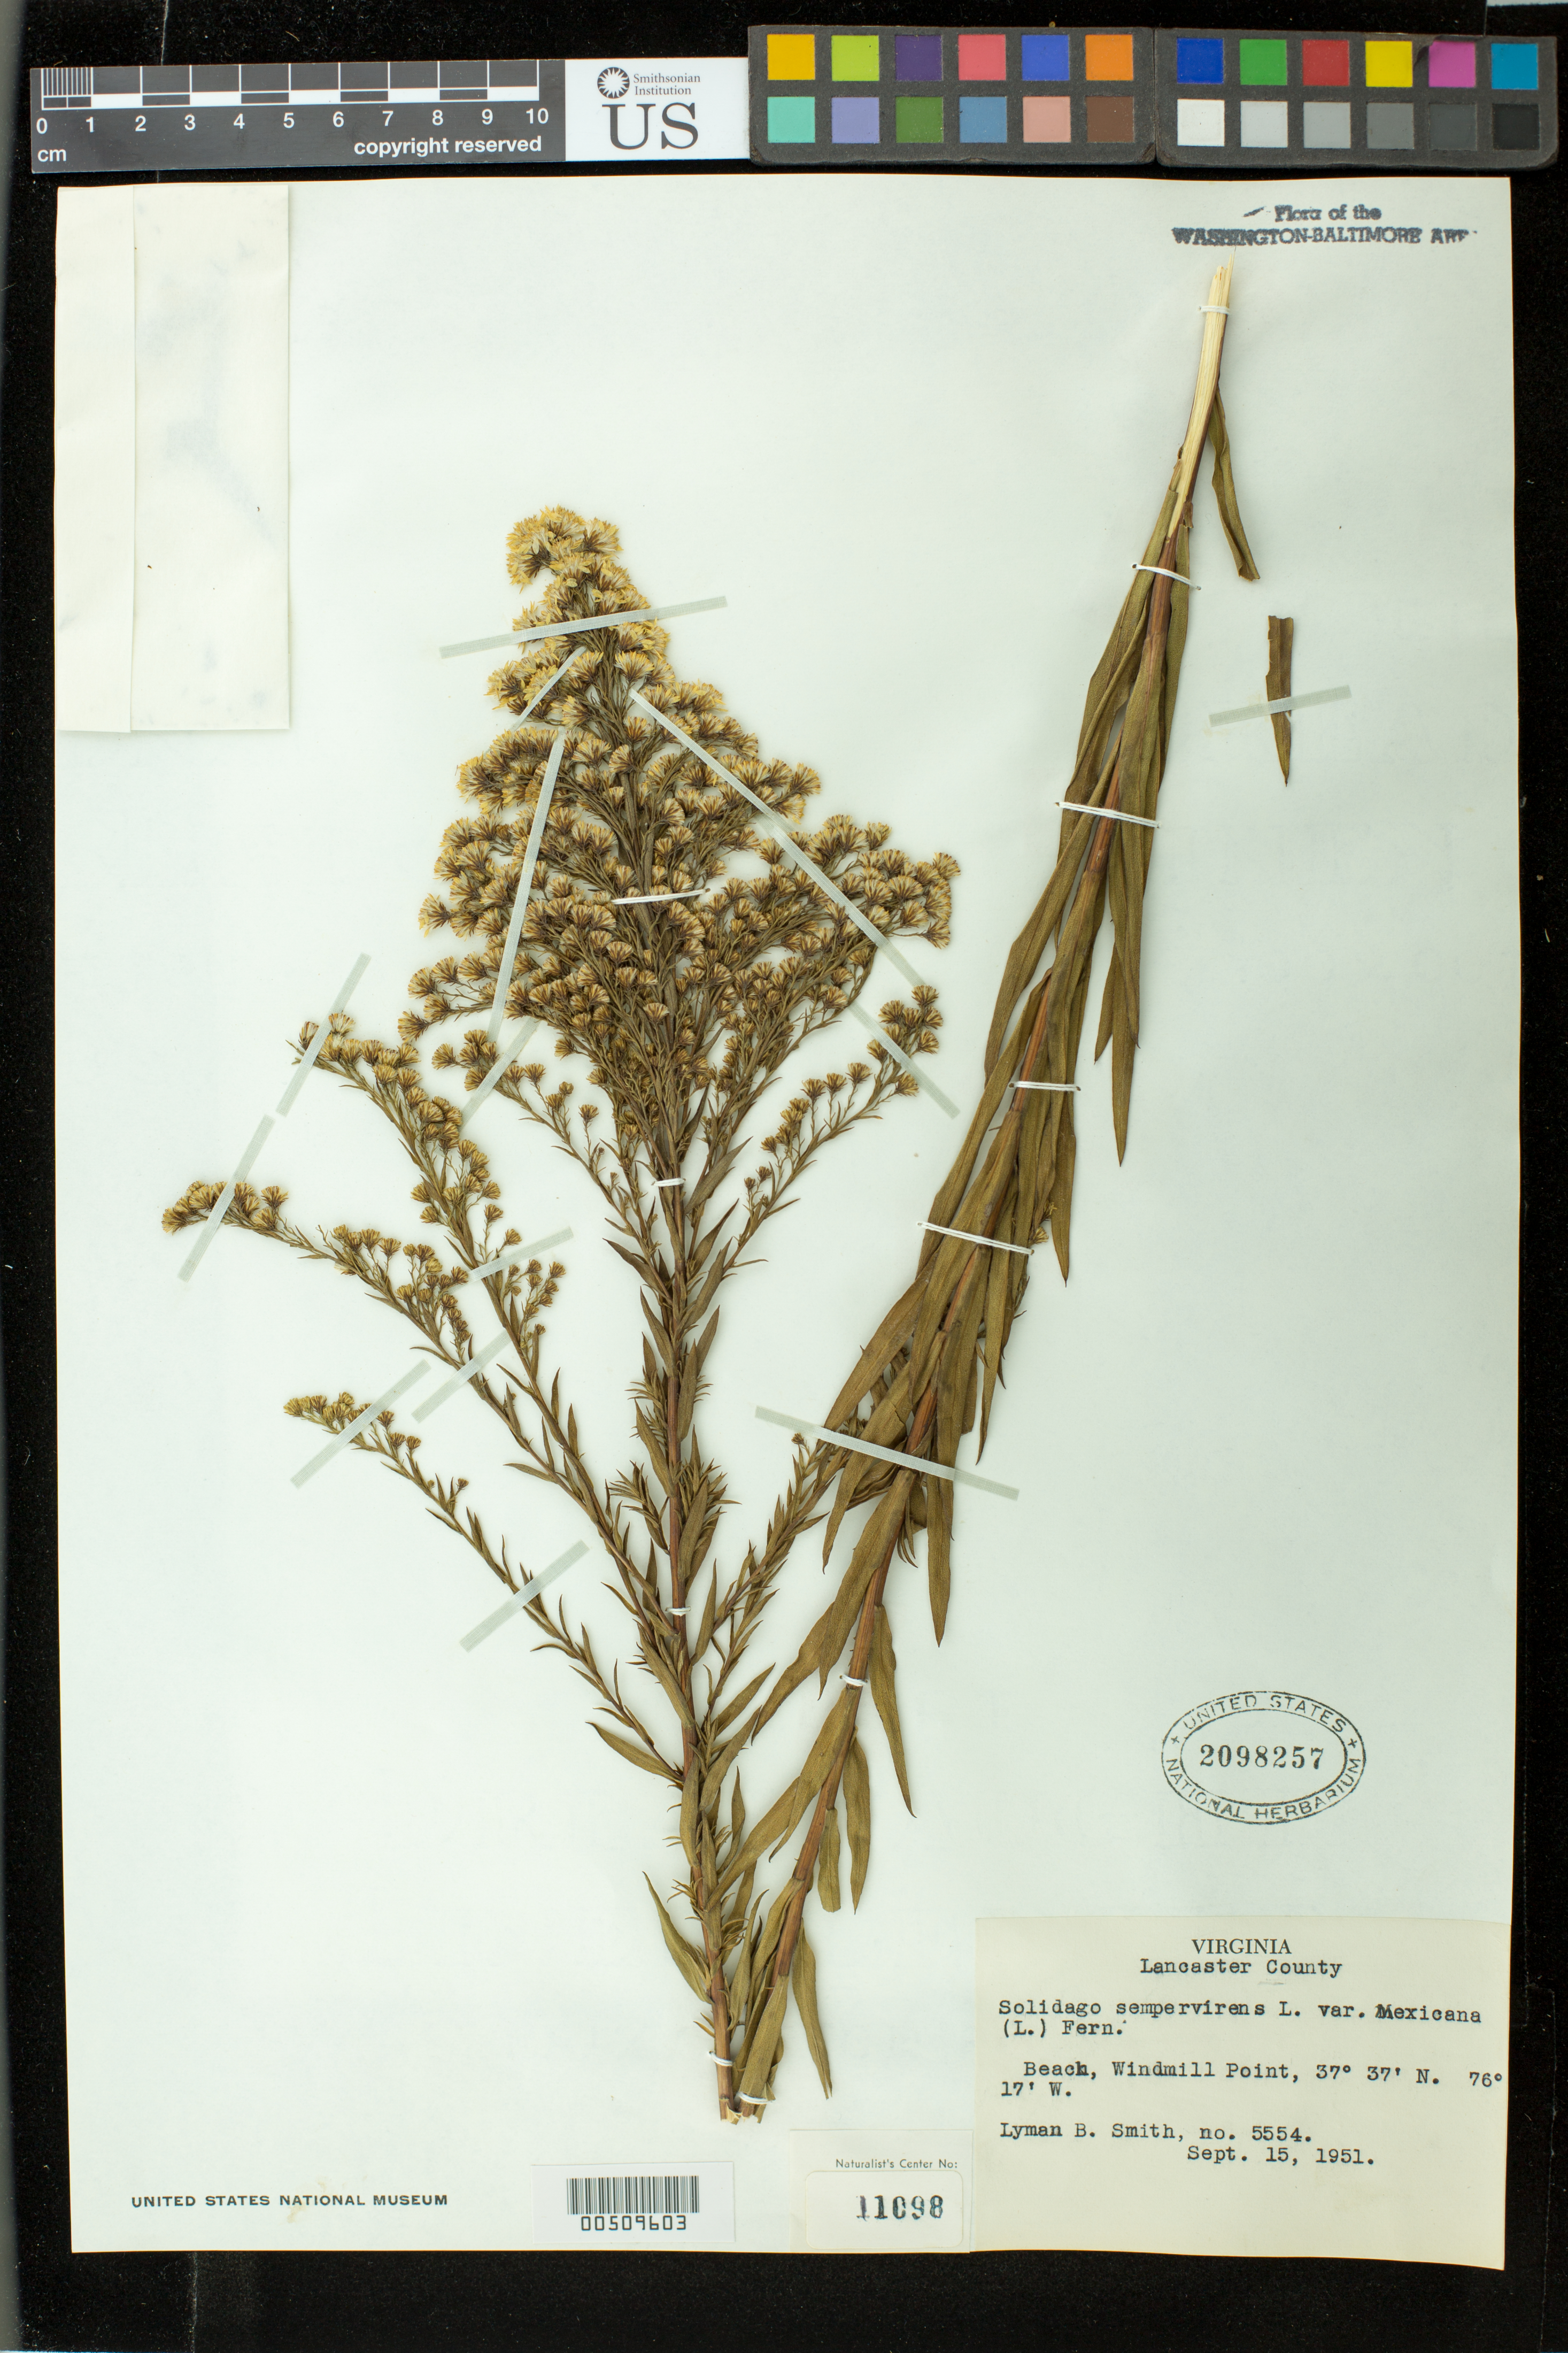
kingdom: Plantae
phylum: Tracheophyta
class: Magnoliopsida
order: Asterales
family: Asteraceae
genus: Solidago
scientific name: Solidago sempervirens var. mexicana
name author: (L.) Fernald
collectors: L. Smith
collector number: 5554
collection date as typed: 15 Sep 1951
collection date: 1951-09-15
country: United States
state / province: Virginia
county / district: Lancaster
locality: Windmill Pt.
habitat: beach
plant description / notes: Specimens returned from Naturalist Center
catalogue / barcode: US 2098257